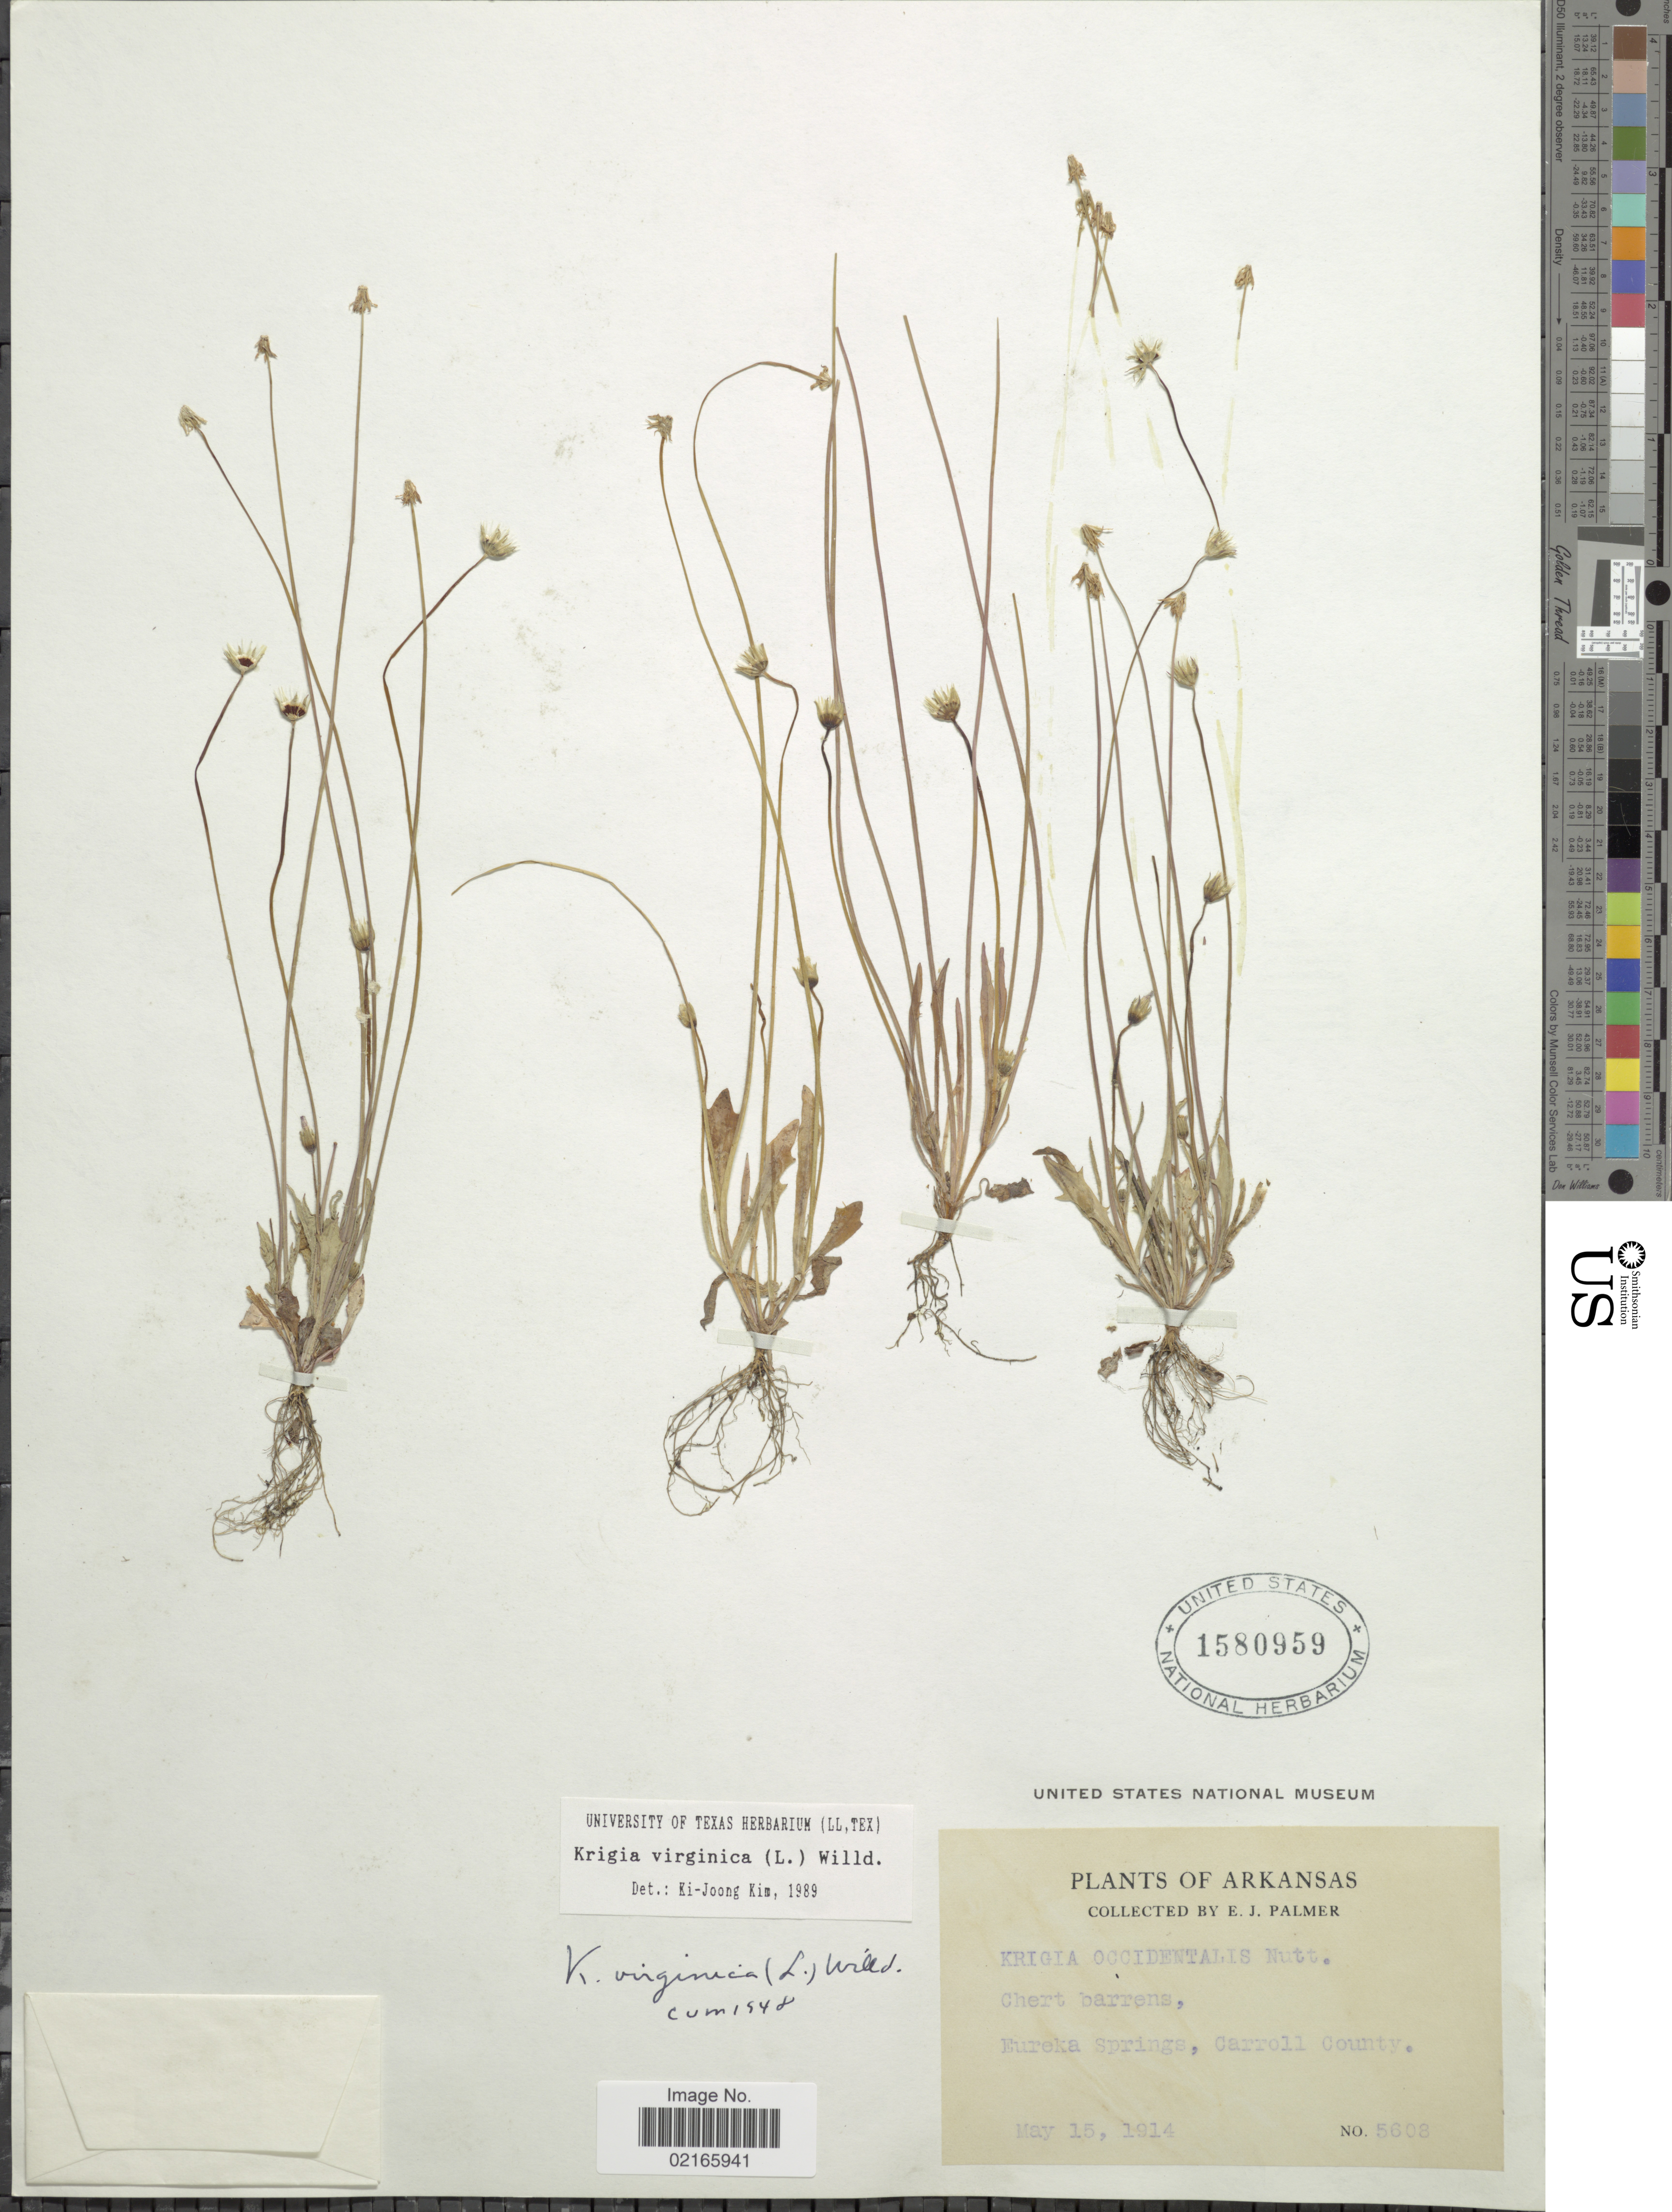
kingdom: Plantae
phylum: Tracheophyta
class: Magnoliopsida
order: Asterales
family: Asteraceae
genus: Krigia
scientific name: Krigia virginica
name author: (L.) Willd.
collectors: E. J. Palmer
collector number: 5608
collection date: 1914-05-15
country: United States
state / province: Arkansas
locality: Chert barrens, Eureka Springs, Carroll County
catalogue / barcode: US 1580959